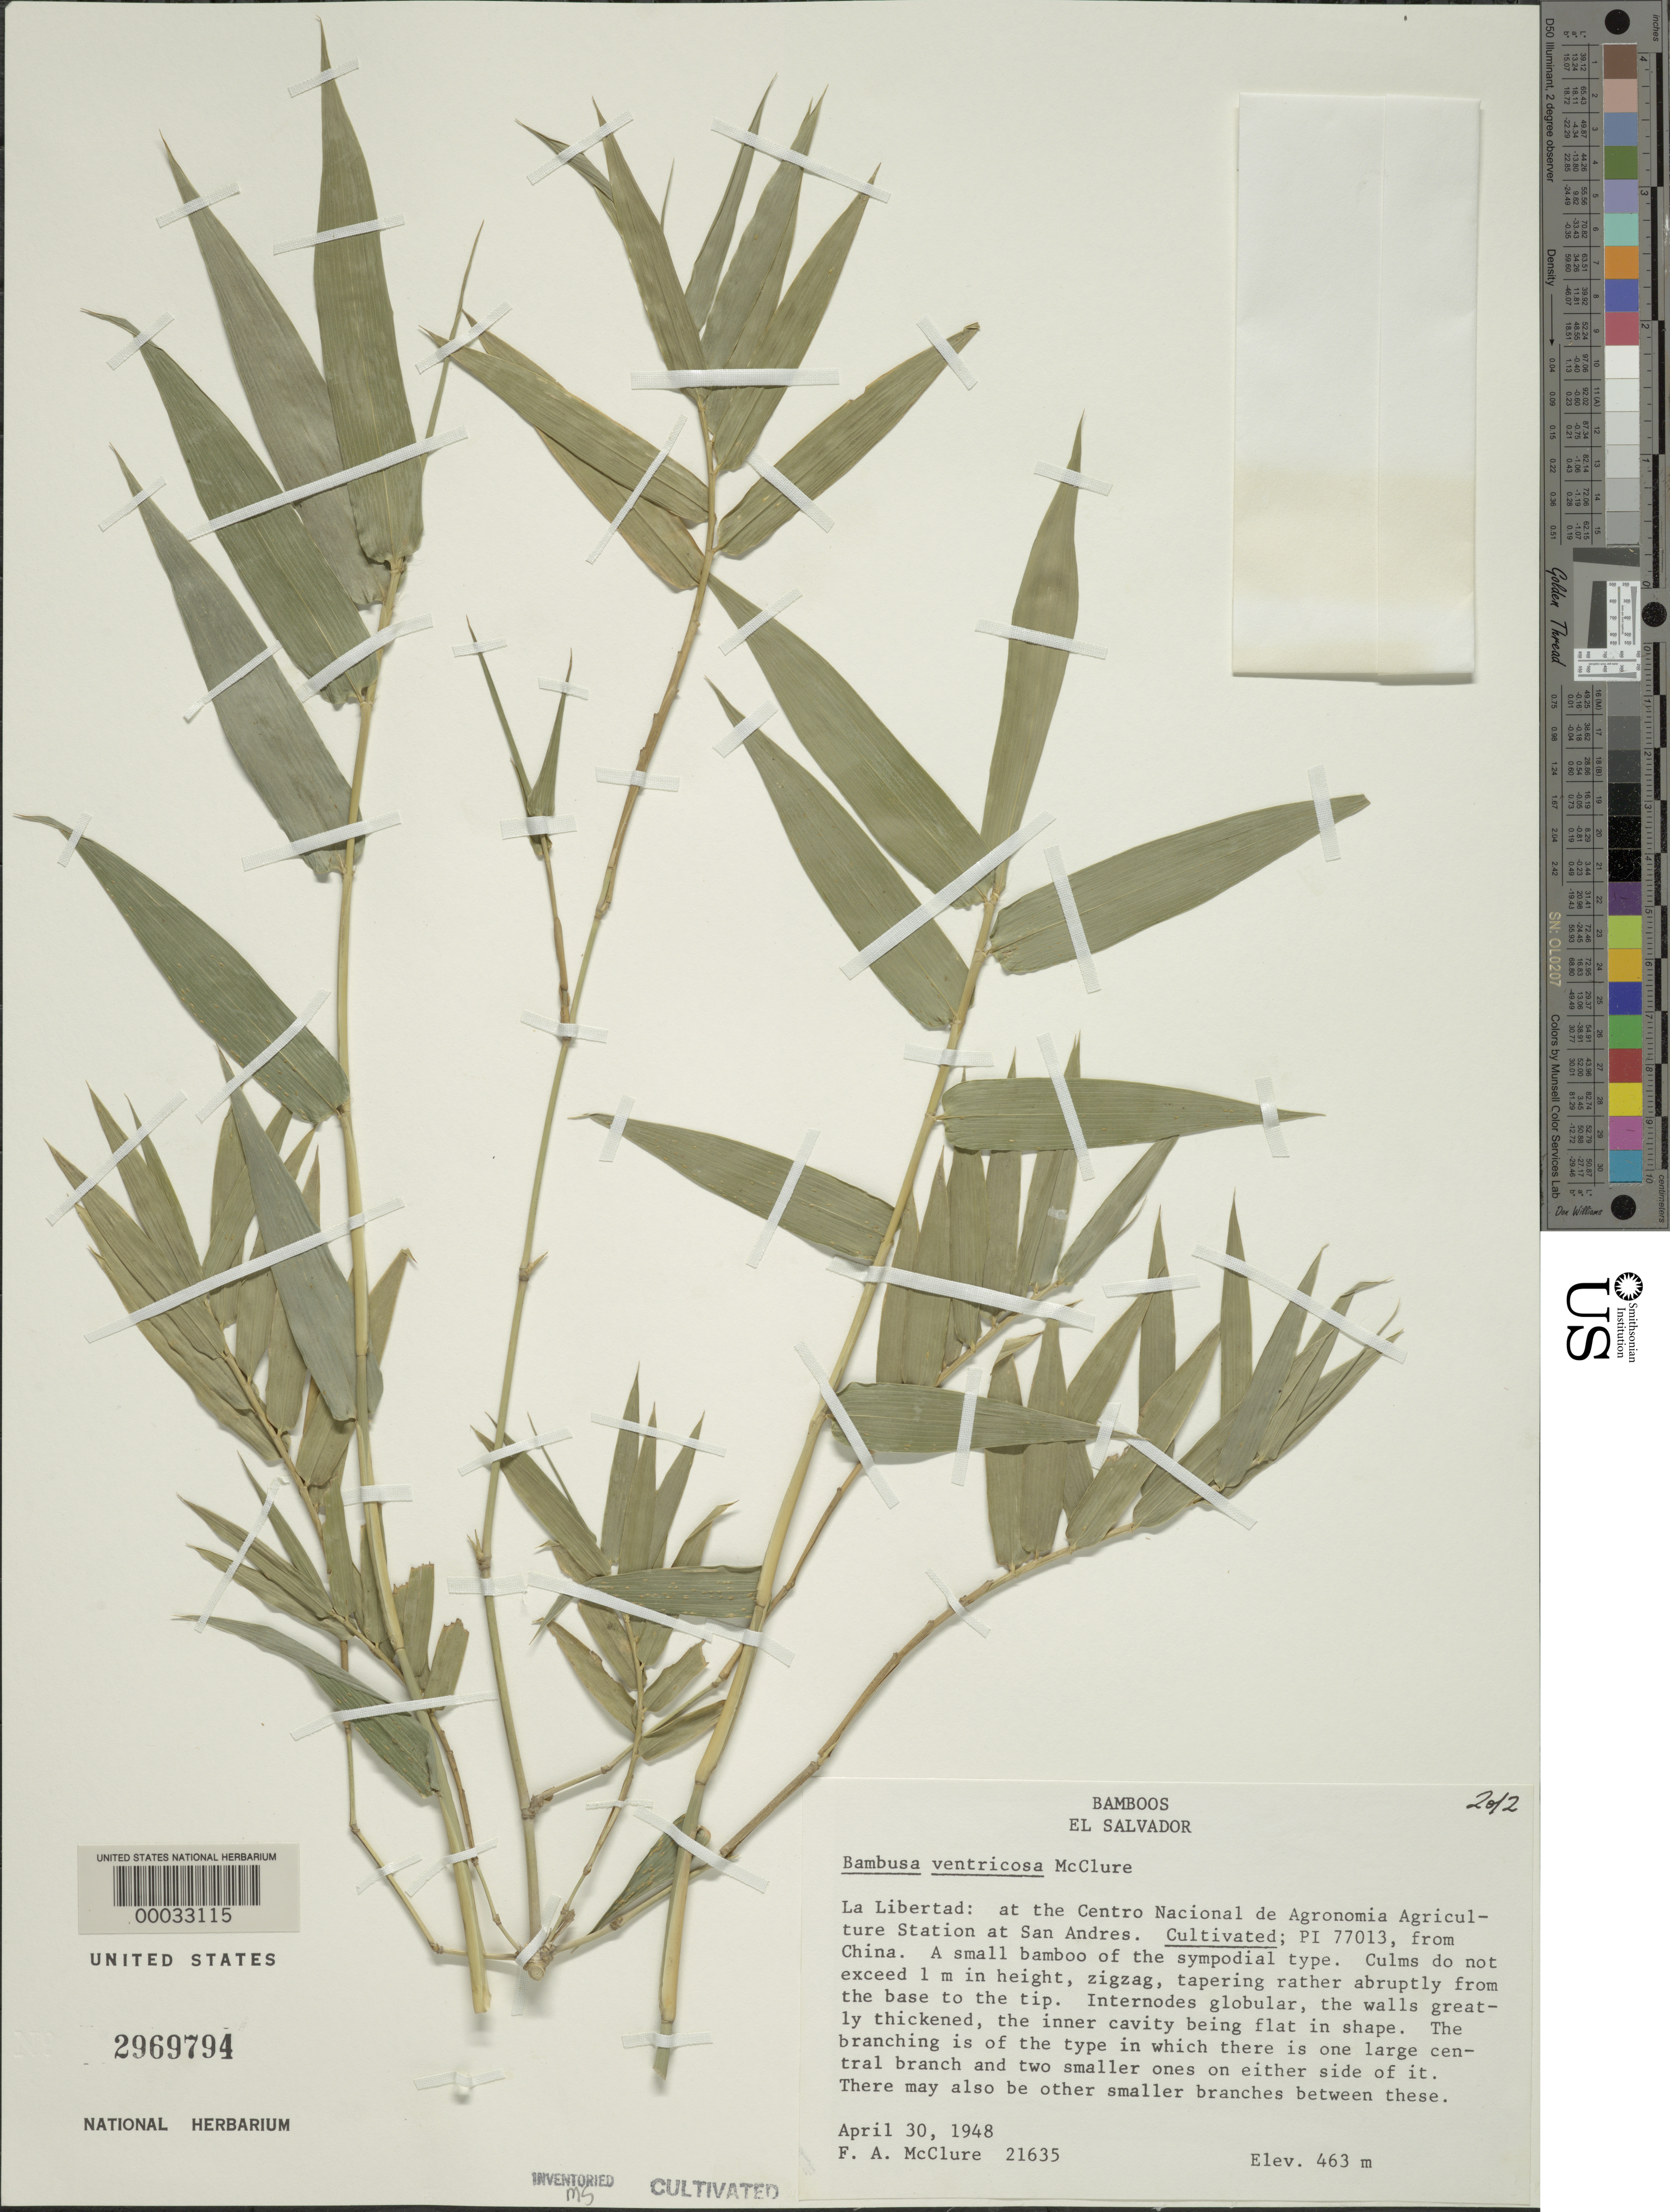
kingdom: Plantae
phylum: Tracheophyta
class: Liliopsida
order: Poales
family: Poaceae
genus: Bambusa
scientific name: Bambusa ventricosa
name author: McClure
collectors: F. A. McClure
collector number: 21635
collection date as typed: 30 Apr 1948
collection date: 1948-04-30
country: El Salvador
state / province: La Libertad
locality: Centro nacional de agroromia agriculture station san andres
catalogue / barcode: US 2969794